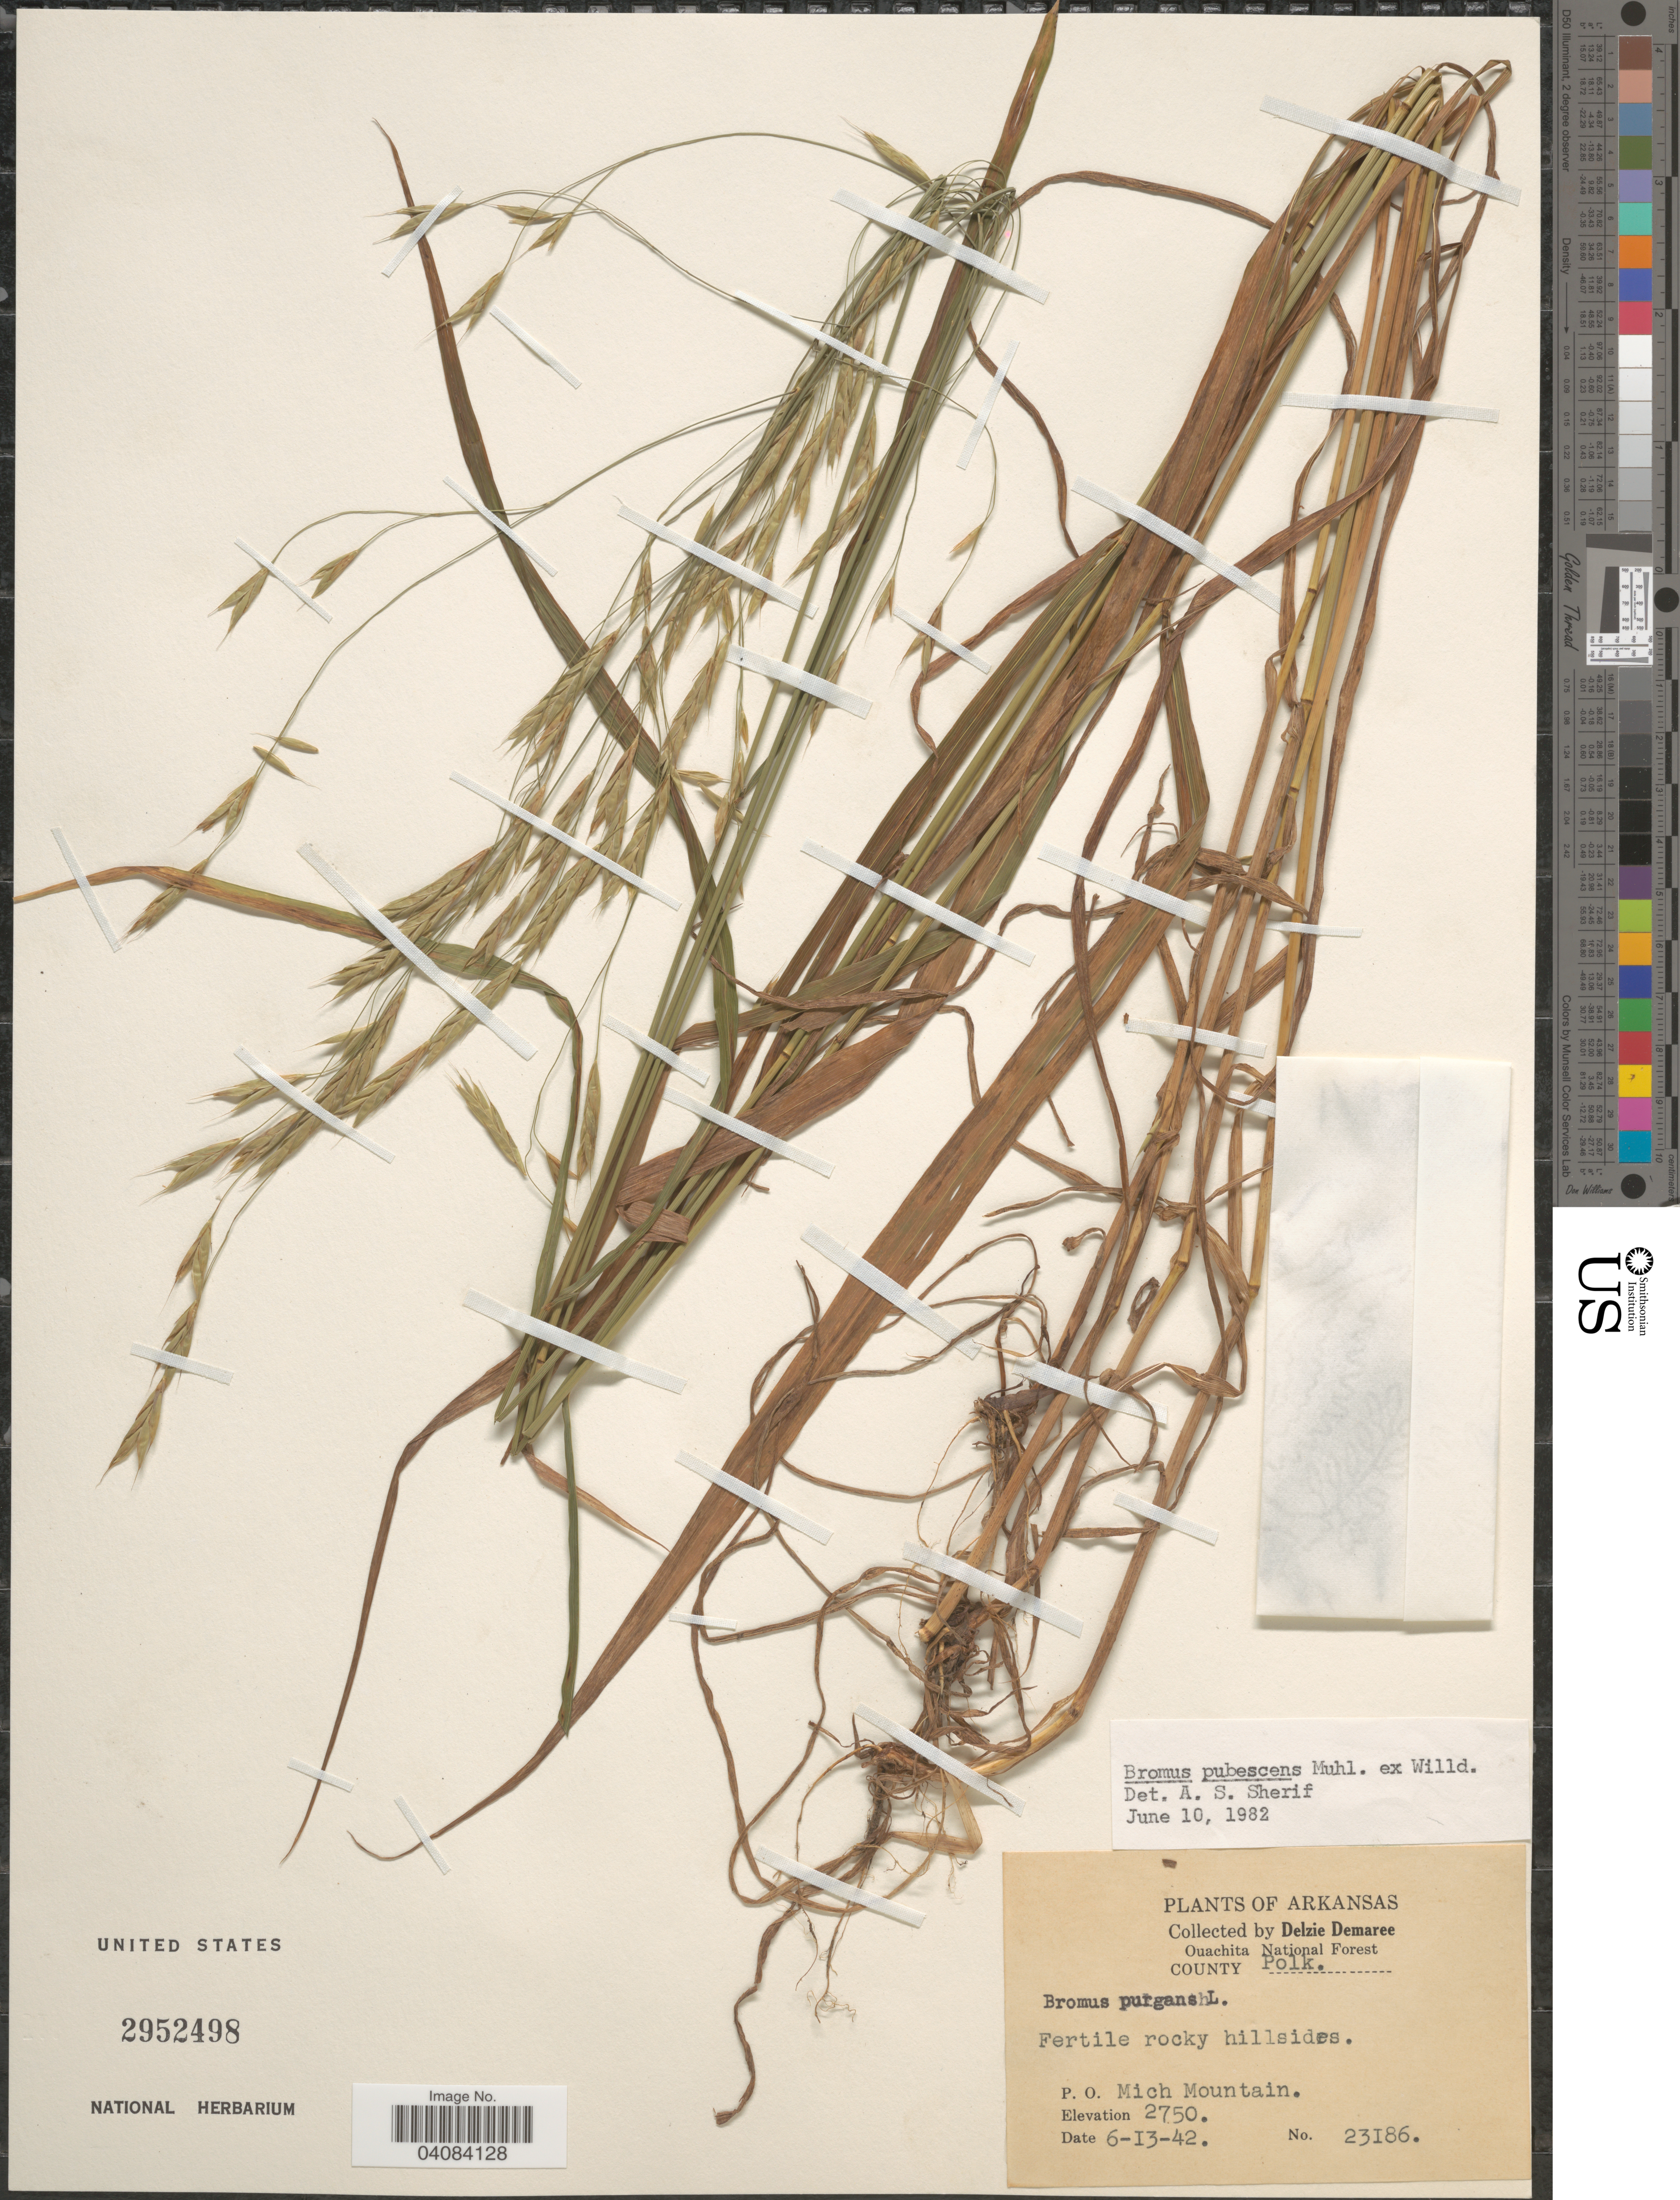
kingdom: Plantae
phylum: Tracheophyta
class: Liliopsida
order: Poales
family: Poaceae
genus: Bromus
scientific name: Bromus pubescens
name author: Muhl. ex Willd.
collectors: D. Demaree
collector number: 23186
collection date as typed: Transcribed d/m/y: 13/6/42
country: United States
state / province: Arkansas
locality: Ouachita National Forest. County Polk. P.O. Mich Mountain.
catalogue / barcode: US 2952498